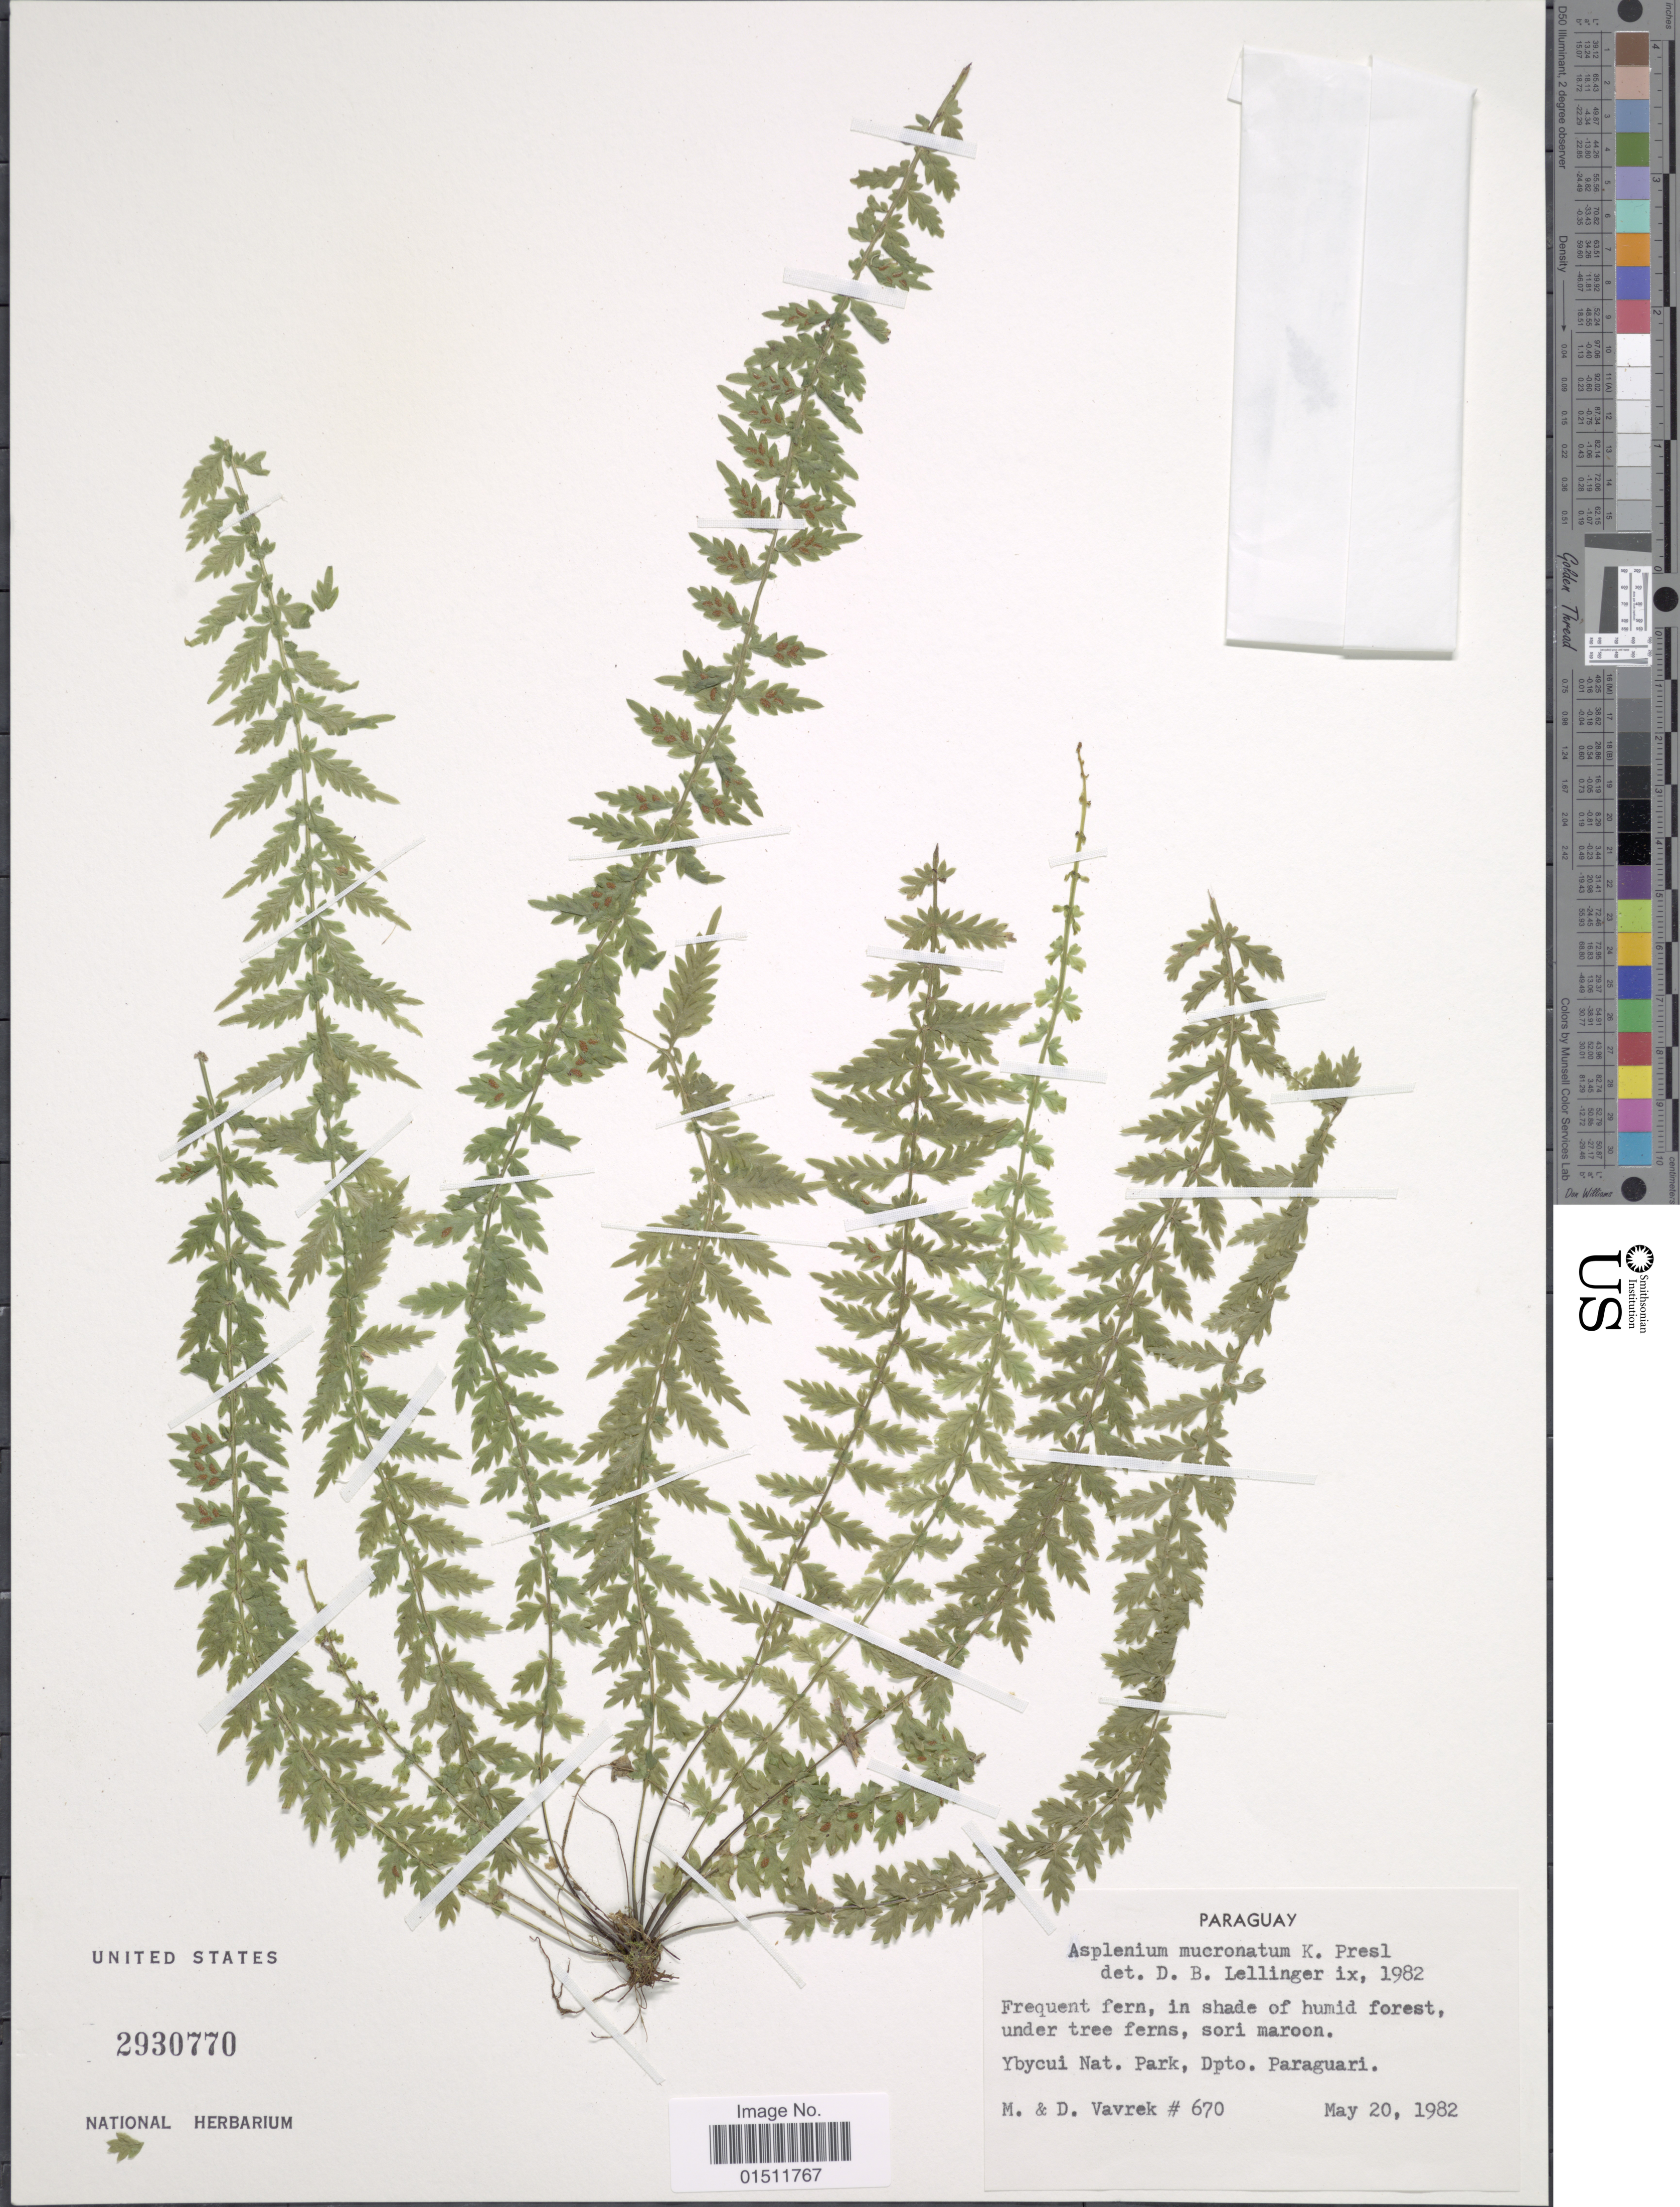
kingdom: Plantae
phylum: Tracheophyta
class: Polypodiopsida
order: Polypodiales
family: Aspleniaceae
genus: Asplenium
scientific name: Asplenium mucronatum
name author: C. Presl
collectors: M. Vavrek & D. Vavrek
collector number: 670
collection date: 1982-05-20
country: Paraguay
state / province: Paraguari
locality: Ybycui Nat. Park, Park, Dpto, Paraguari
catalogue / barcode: US 2930770